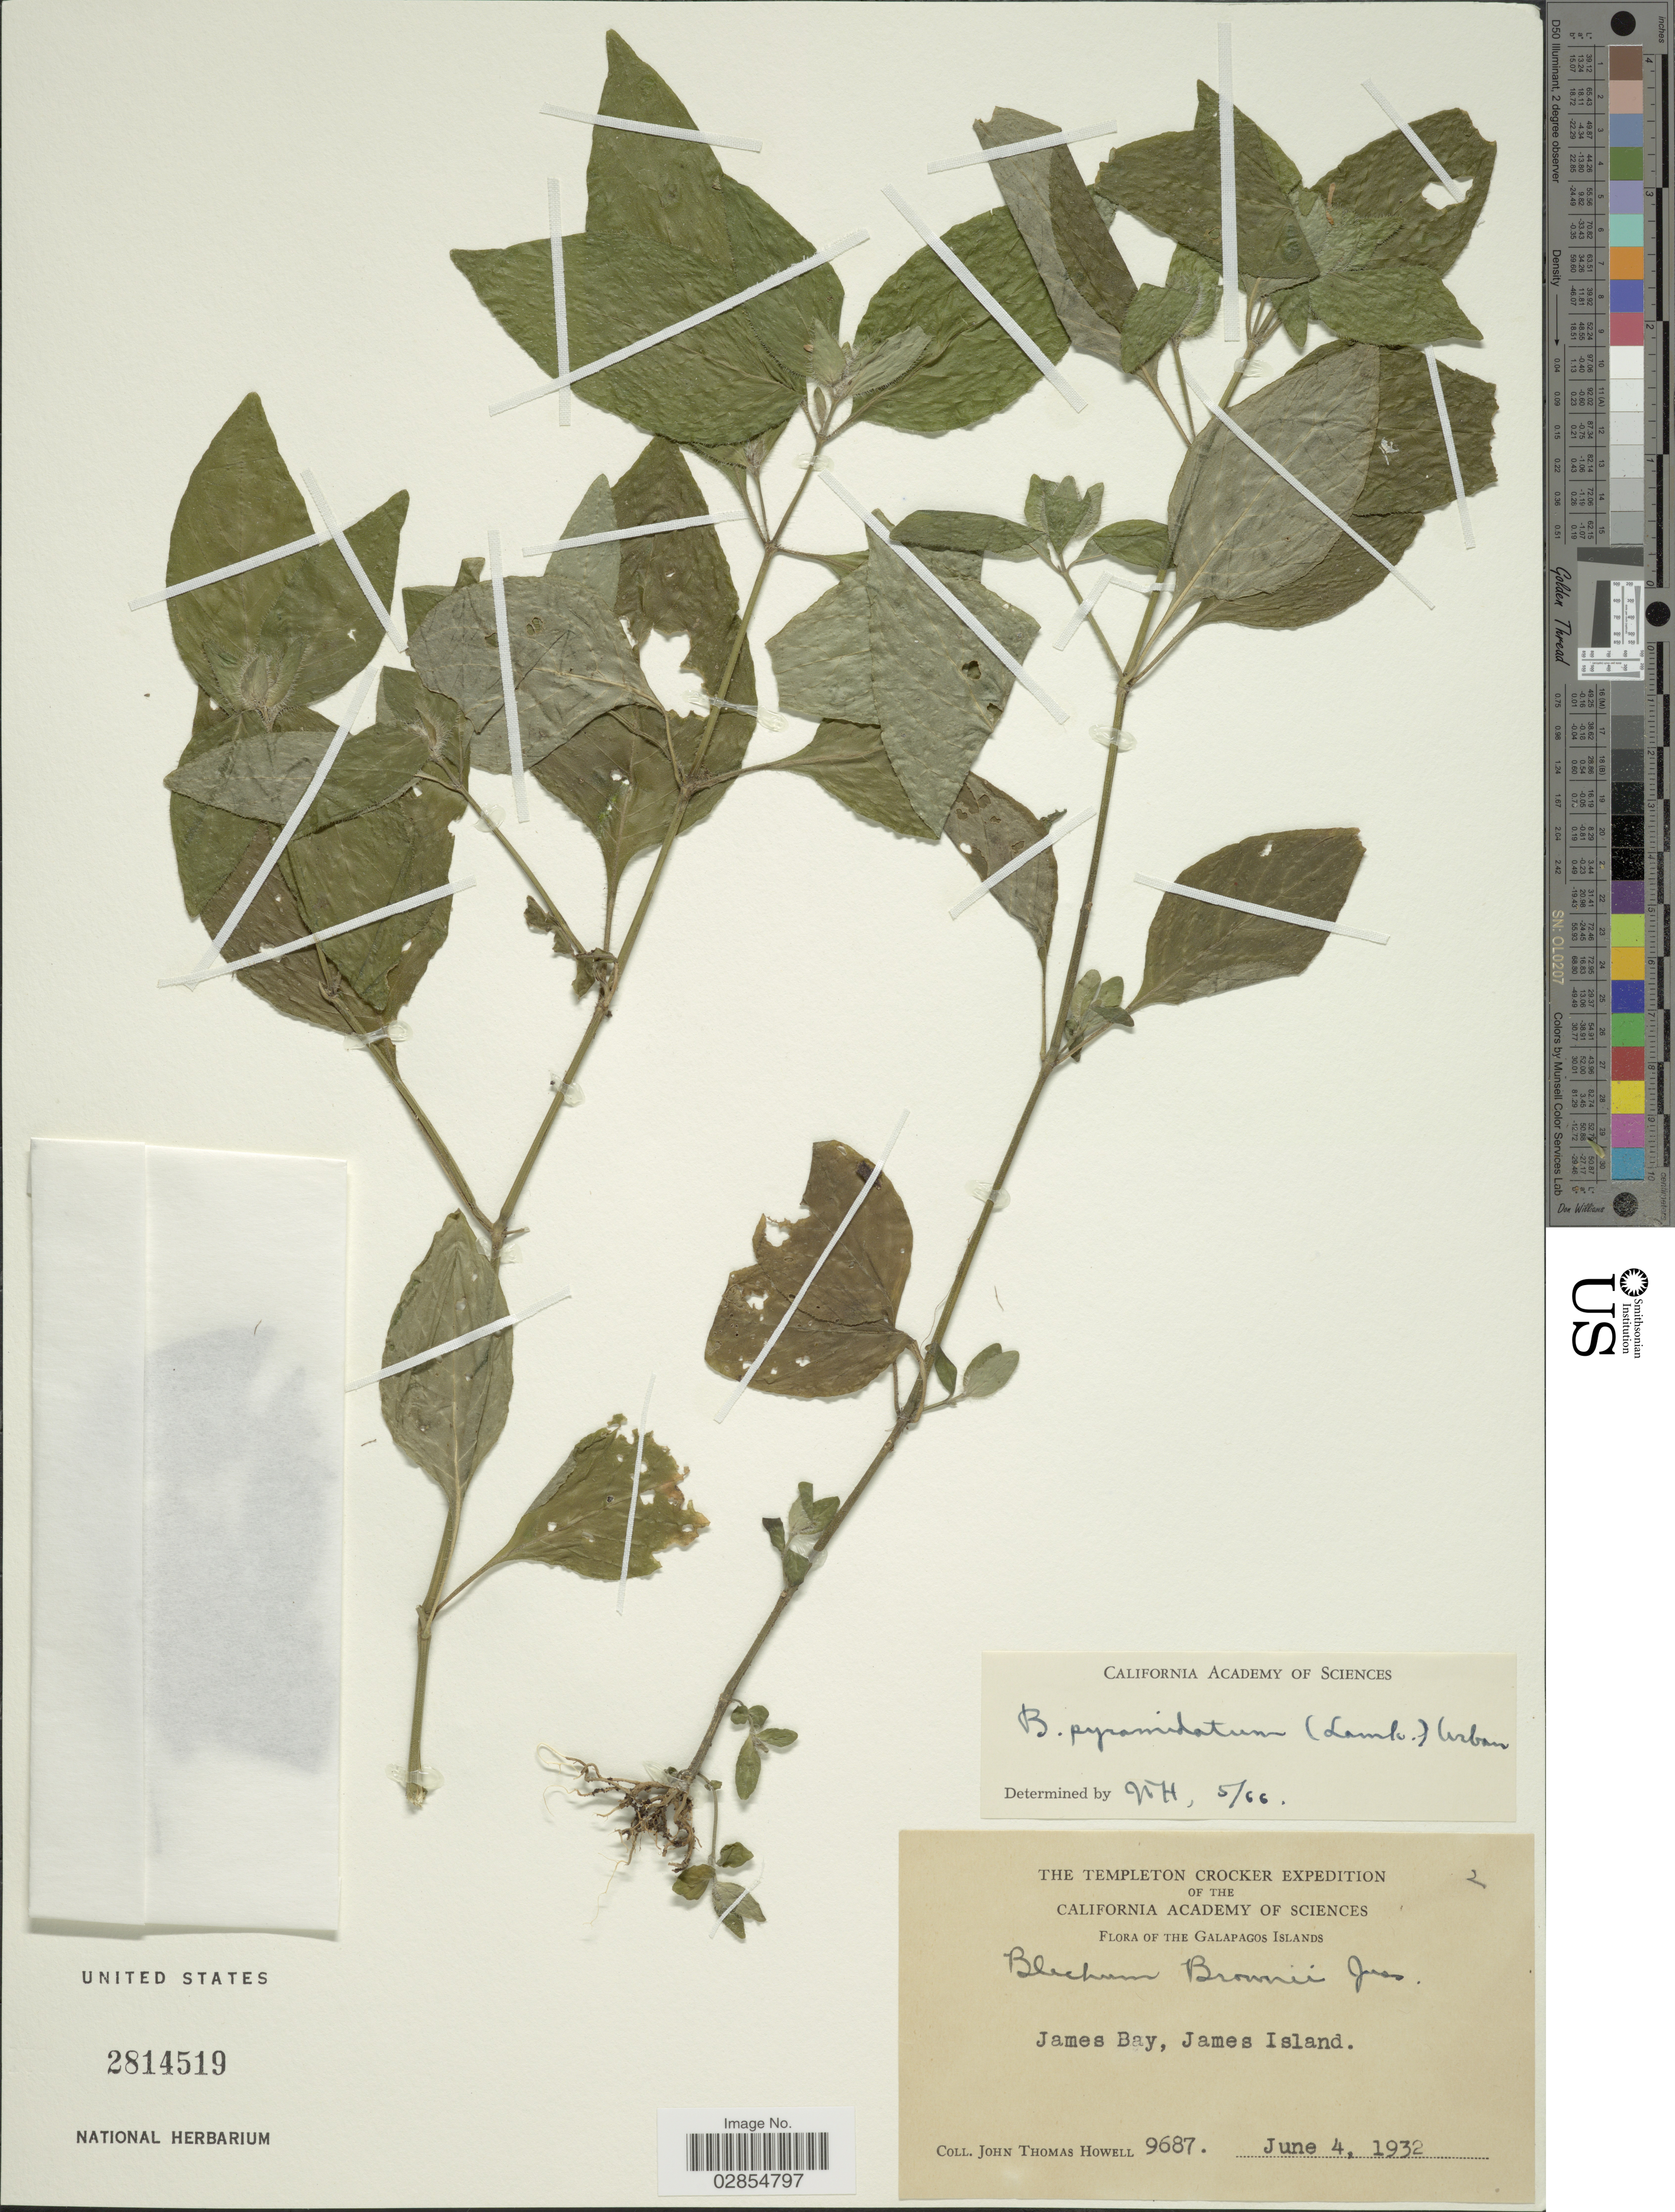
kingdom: Plantae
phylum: Tracheophyta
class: Magnoliopsida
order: Lamiales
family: Acanthaceae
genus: Blechum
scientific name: Blechum brownei f. puberulum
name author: Leonard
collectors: J. T. Howell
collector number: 9687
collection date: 1932-06-04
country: Ecuador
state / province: Colón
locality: The Templeton Crocker. Galapagos Islands. James Bay, James Island.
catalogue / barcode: US 2814519